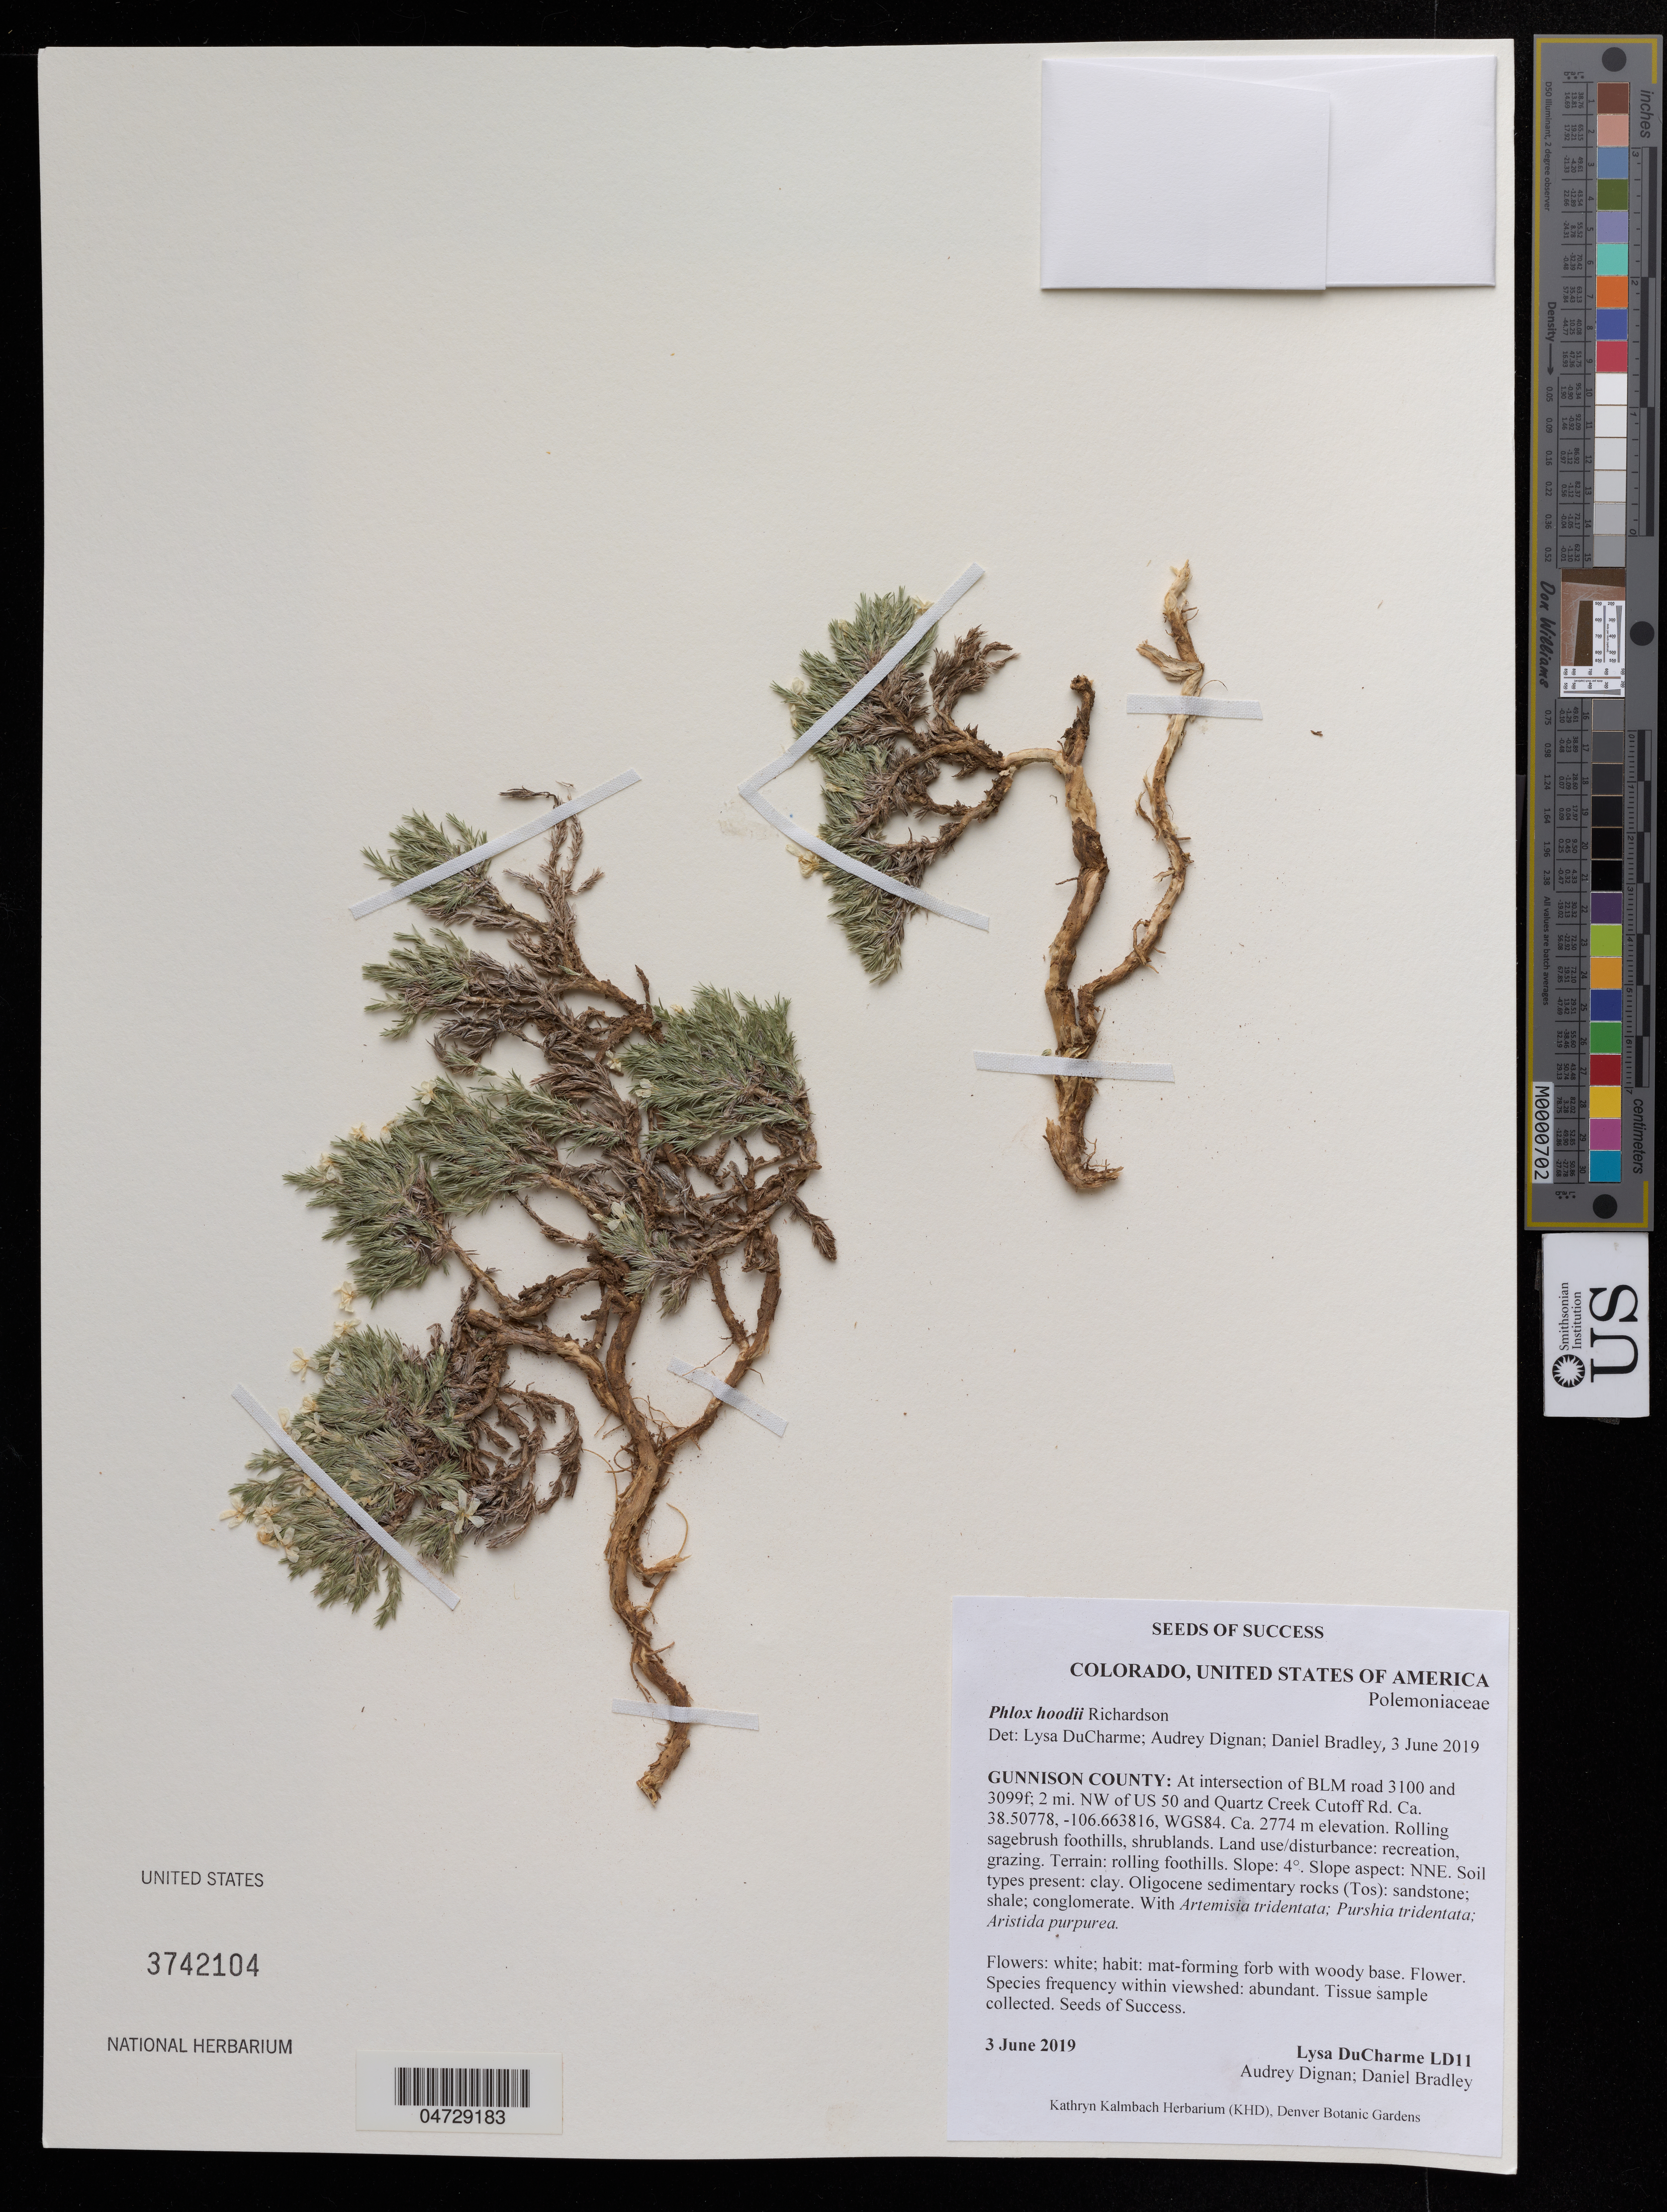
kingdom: Plantae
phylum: Tracheophyta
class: Magnoliopsida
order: Ericales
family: Polemoniaceae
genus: Phlox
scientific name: Phlox hoodii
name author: Richardson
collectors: L. DuCharme, A. Dignan & D. Bradley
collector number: LD11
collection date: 2019-06-03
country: United States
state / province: Colorado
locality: Gunnison County: At intersection of BLM road 3100 and 3099f; 2 mi. NW of US 50 and Quartz Creek Cutoff Rd. Ca.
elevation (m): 2774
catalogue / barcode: US 3742104